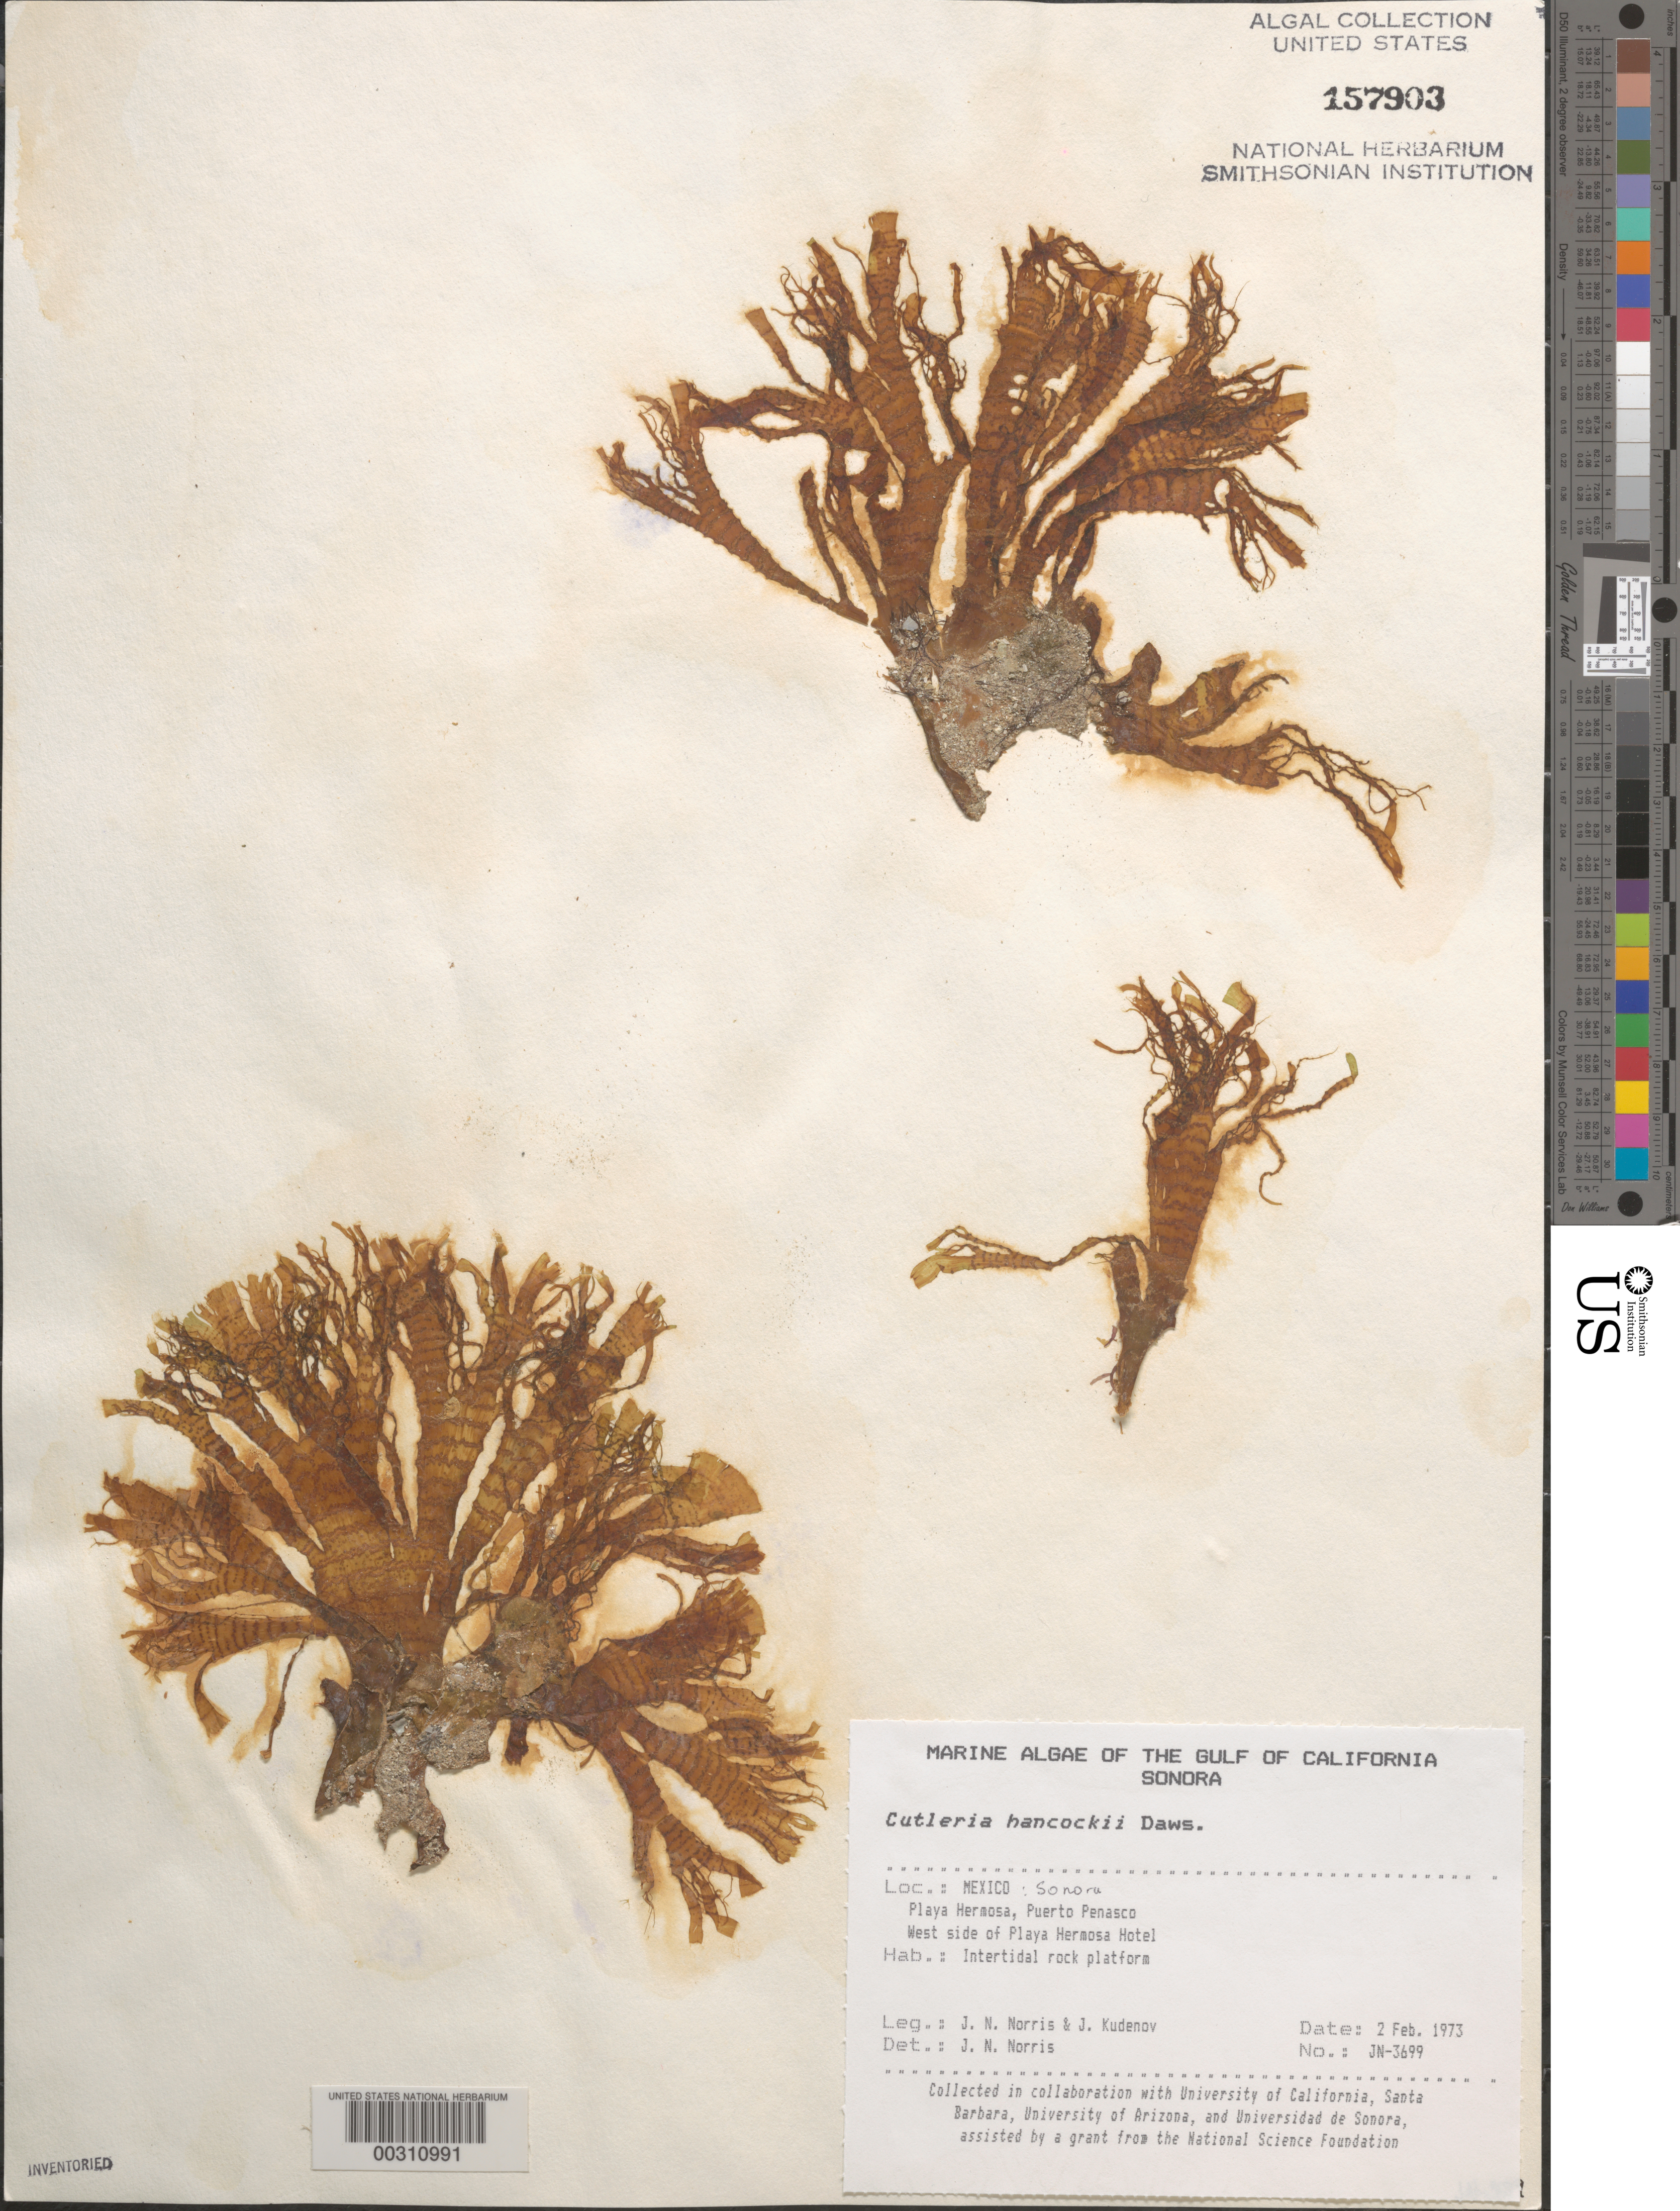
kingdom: Chromista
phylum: Ochrophyta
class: Phaeophyceae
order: Cutleriales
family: Cutleriaceae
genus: Cutleria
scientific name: Cutleria hancockii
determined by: Norris, James N.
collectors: J. N. Norris & J. Kudenov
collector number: JN-3699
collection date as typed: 02 Feb 1973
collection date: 1973-02-02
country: Mexico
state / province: Sonora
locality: Playa Hermosa, Puerto Penasco, Playa Hermosa Hotel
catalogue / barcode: US 157903